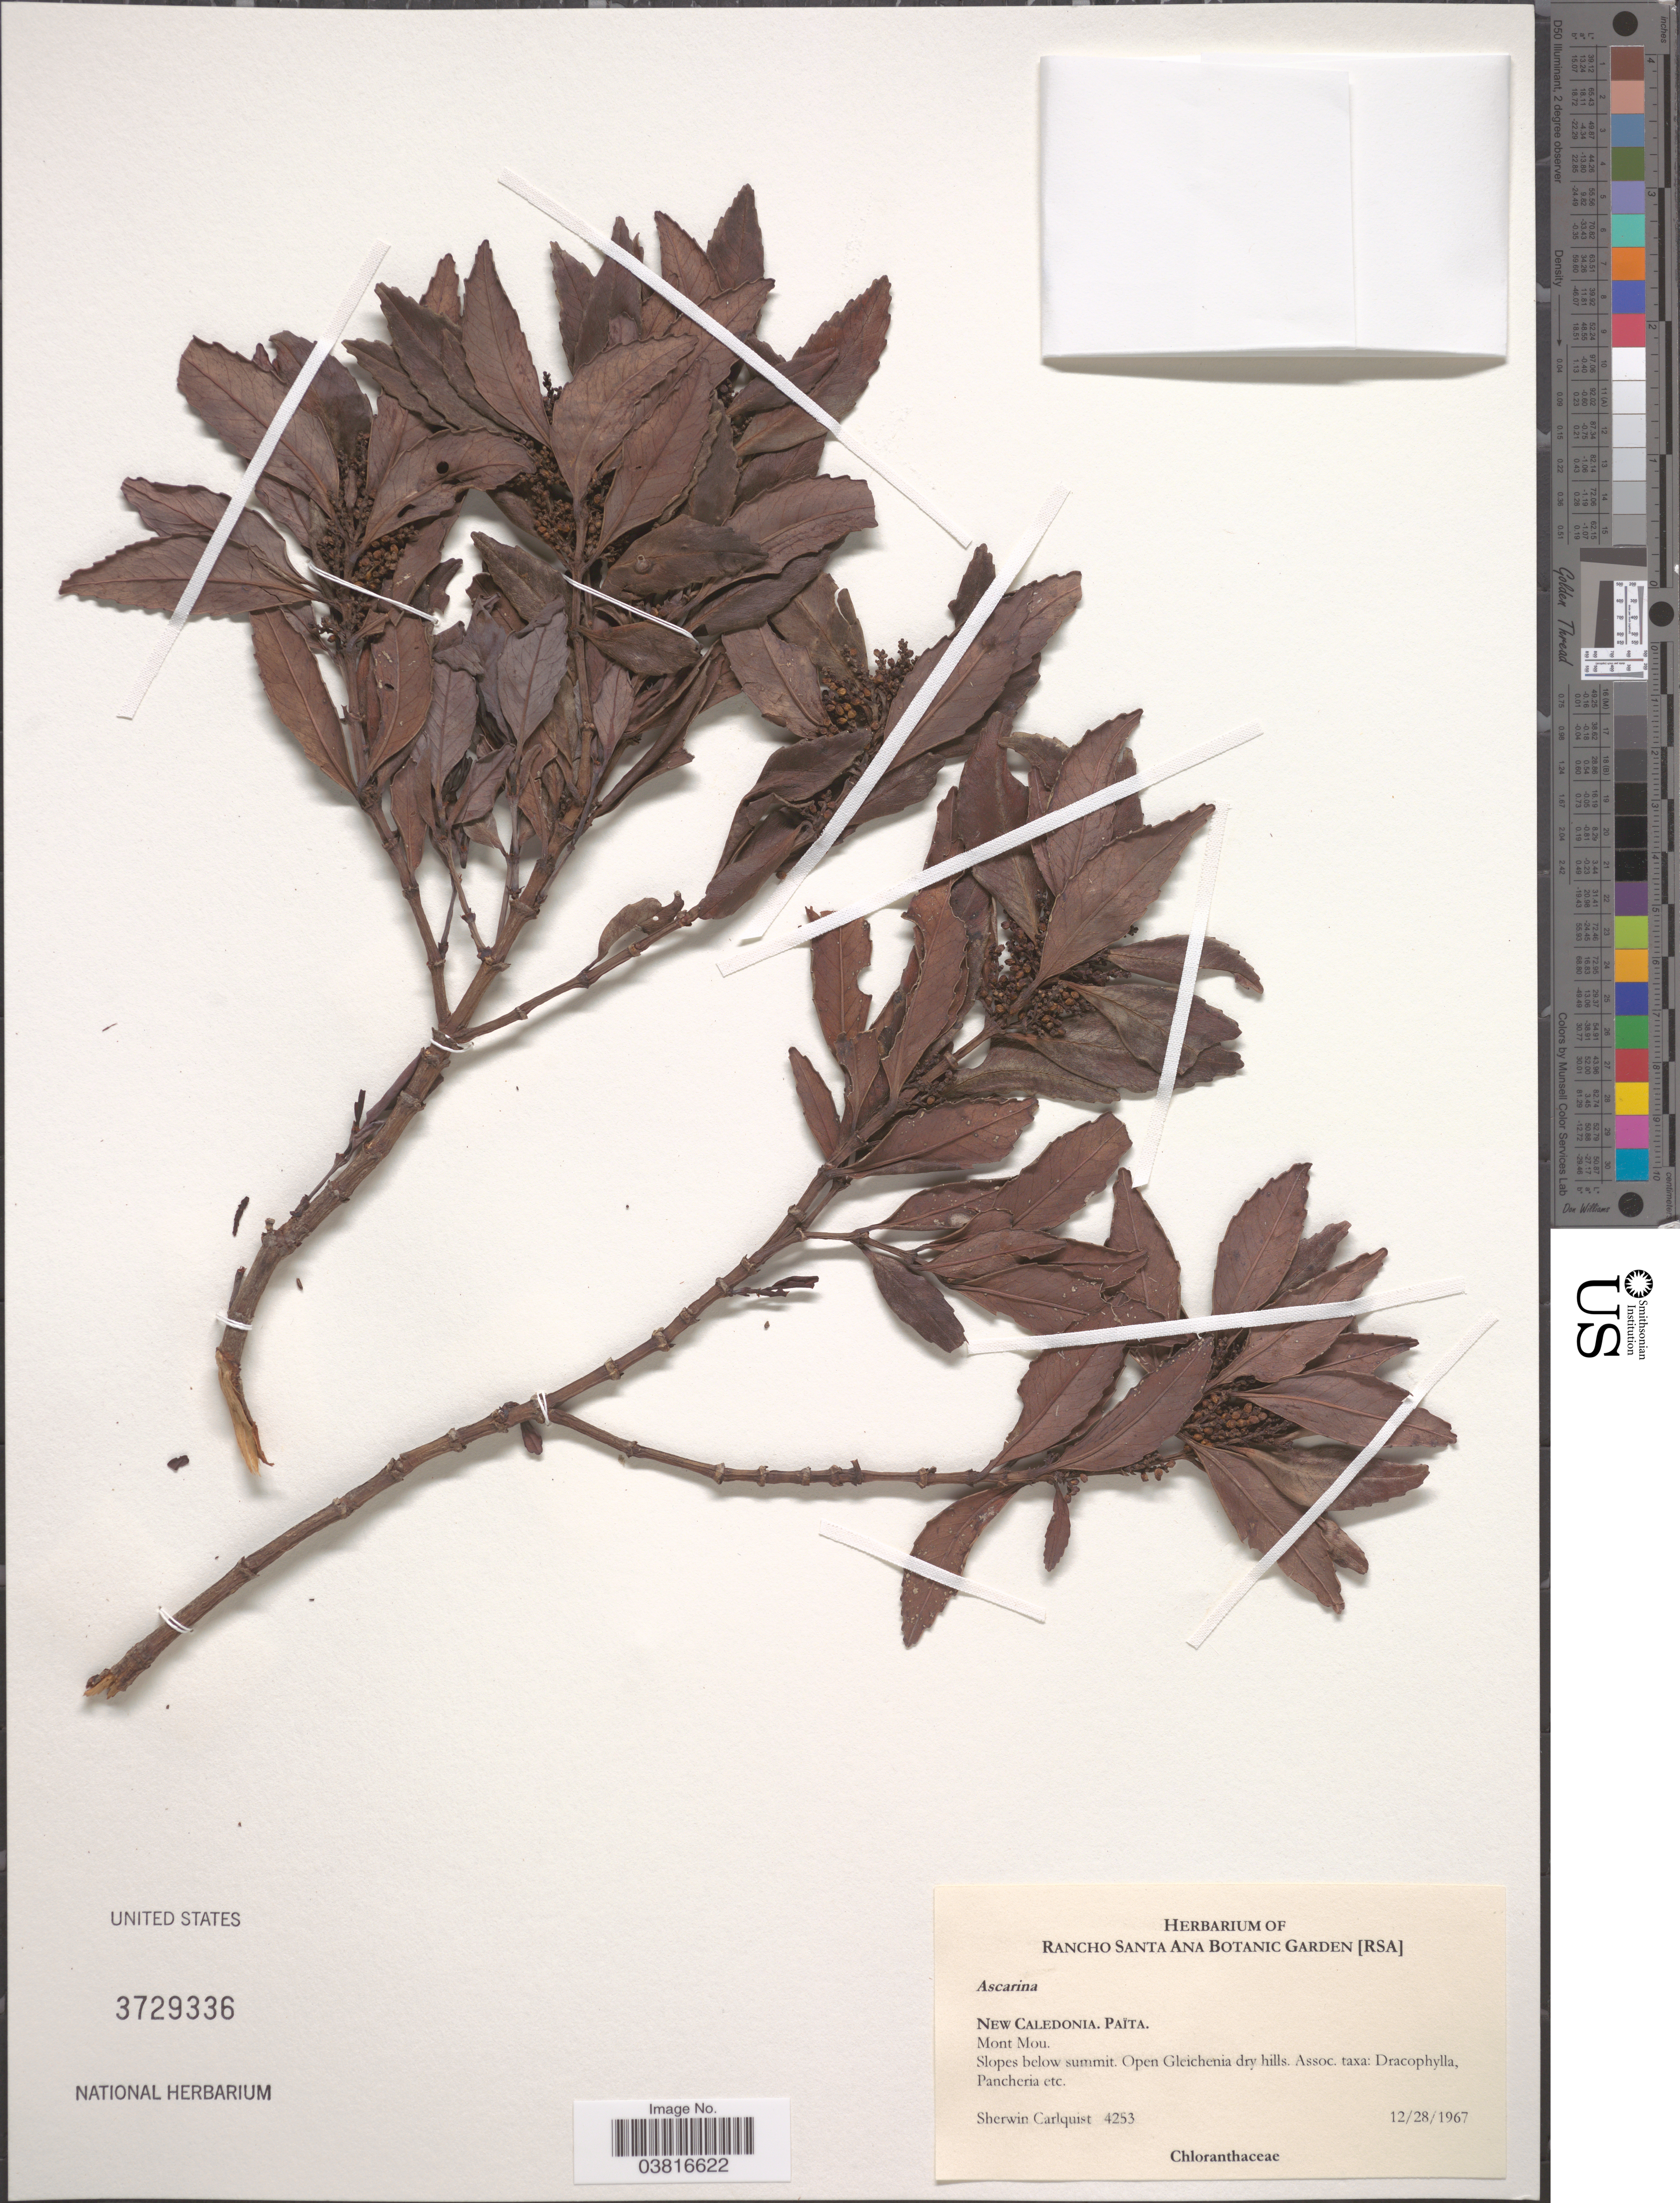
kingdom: Plantae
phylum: Tracheophyta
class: Magnoliopsida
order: Chloranthales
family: Chloranthaceae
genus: Ascarina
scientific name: Ascarina sp.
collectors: S. Carlquist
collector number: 4253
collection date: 1967-12-28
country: New Caledonia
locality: Païta. Mont Mou. Slopes below summit.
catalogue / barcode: US 3729336